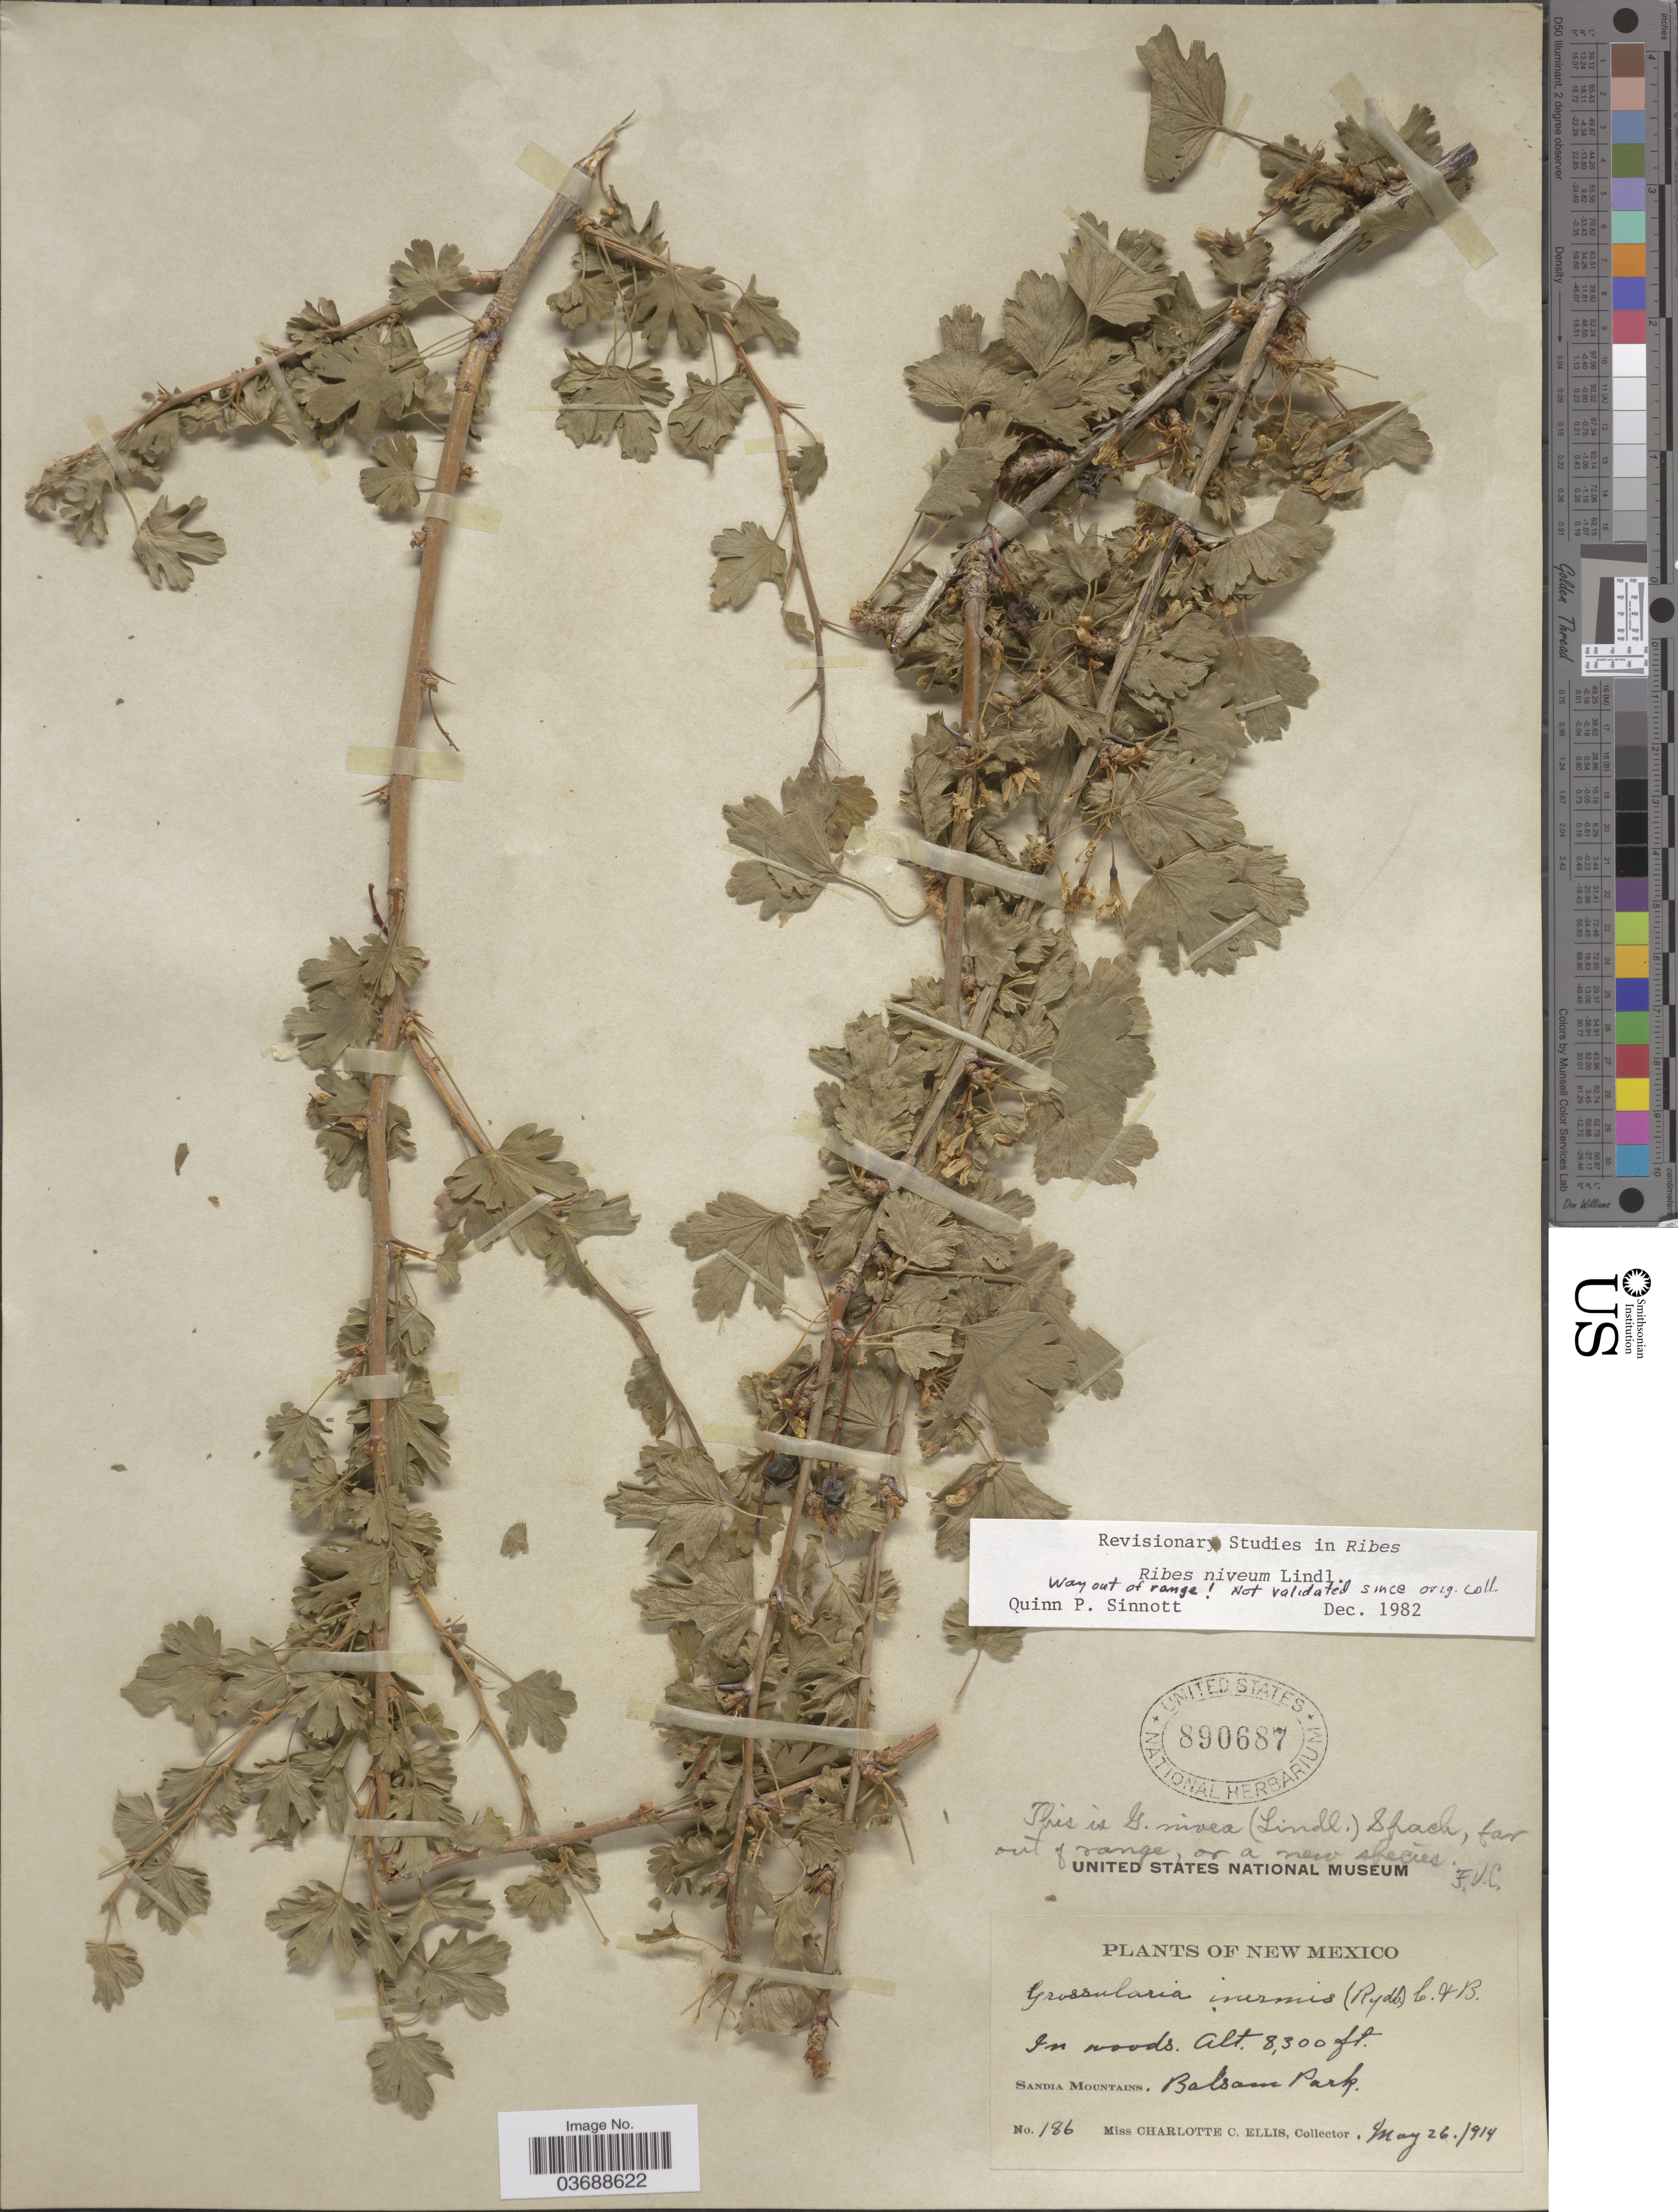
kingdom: Plantae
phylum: Tracheophyta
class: Magnoliopsida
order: Saxifragales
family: Grossulariaceae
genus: Ribes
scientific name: Ribes niveum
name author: Lindl.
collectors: C. C. Ellis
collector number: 186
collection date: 1914-05-26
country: United States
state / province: New Mexico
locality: Sandia Mountains, Balsam Park.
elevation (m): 2530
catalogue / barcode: US 890687